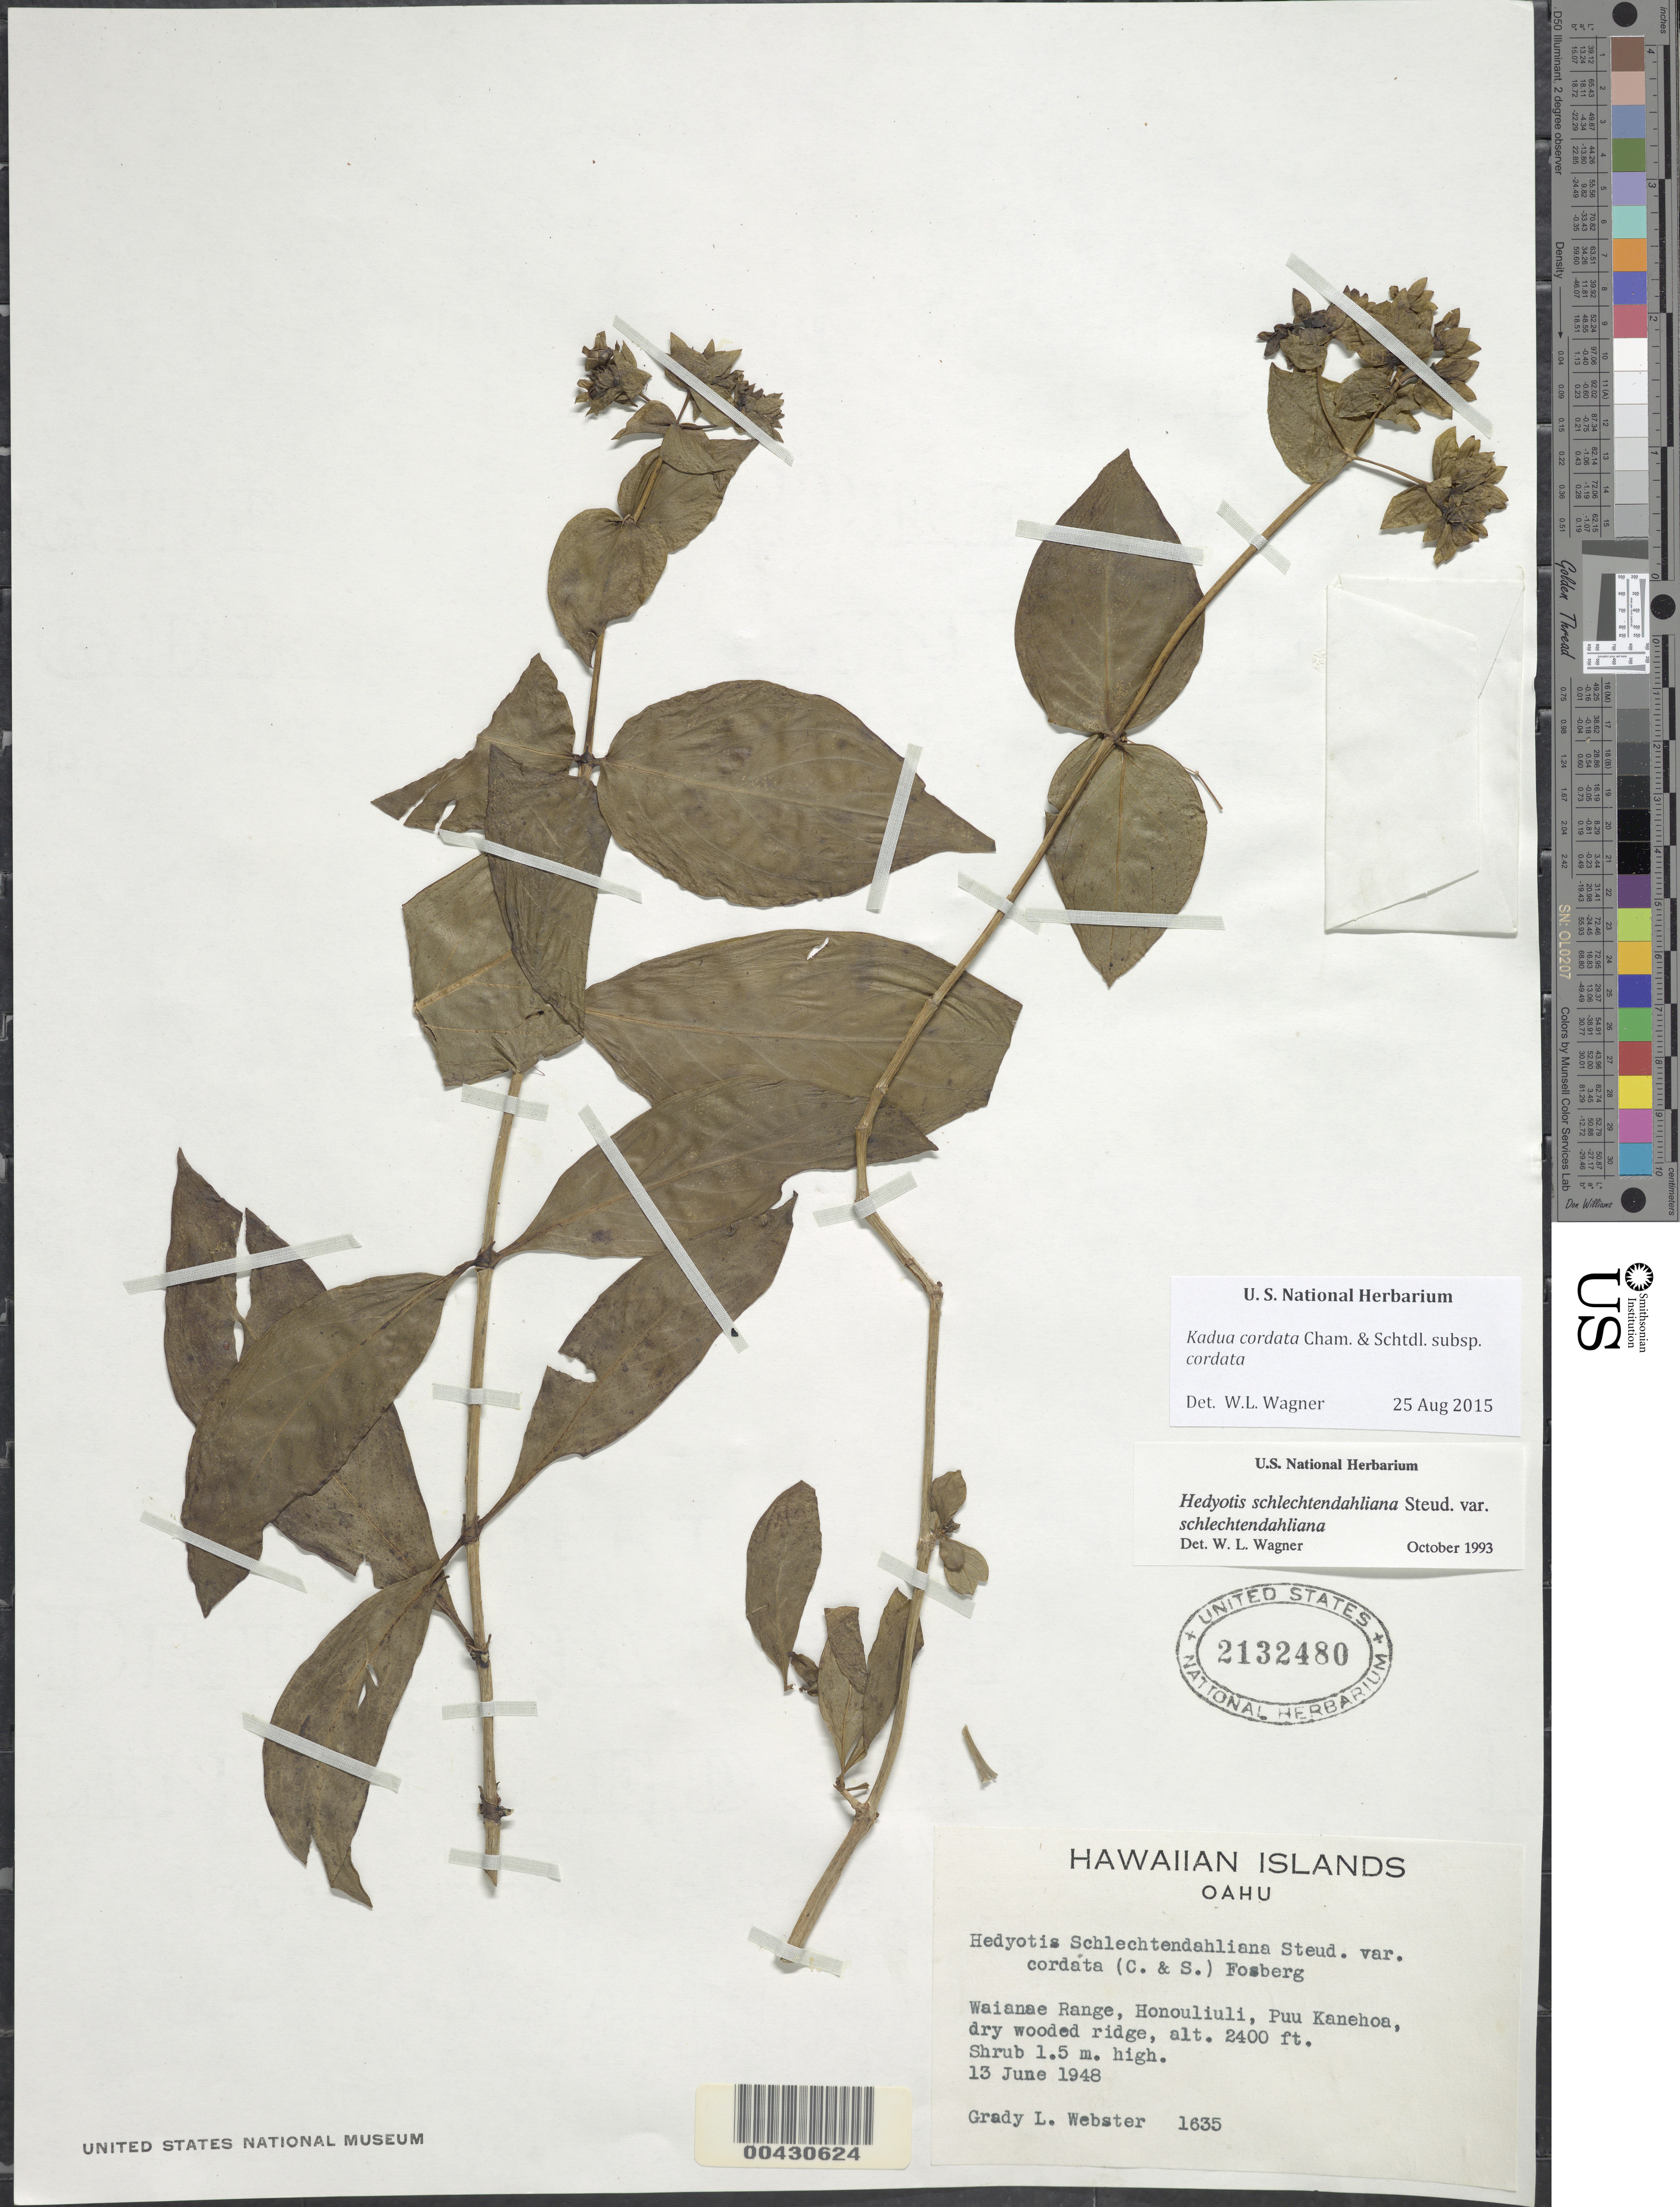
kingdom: Plantae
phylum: Tracheophyta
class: Magnoliopsida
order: Gentianales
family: Rubiaceae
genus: Kadua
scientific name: Kadua cordata subsp. cordata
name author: Cham. & Schltdl.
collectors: G. L. Webster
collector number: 1635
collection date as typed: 13 Jun 1948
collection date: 1948-06-13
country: United States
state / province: Hawaii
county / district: Honolulu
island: Oahu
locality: Waianae Range, Honouliuli, Puu Kanehoa.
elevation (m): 732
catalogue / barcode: US 2132480